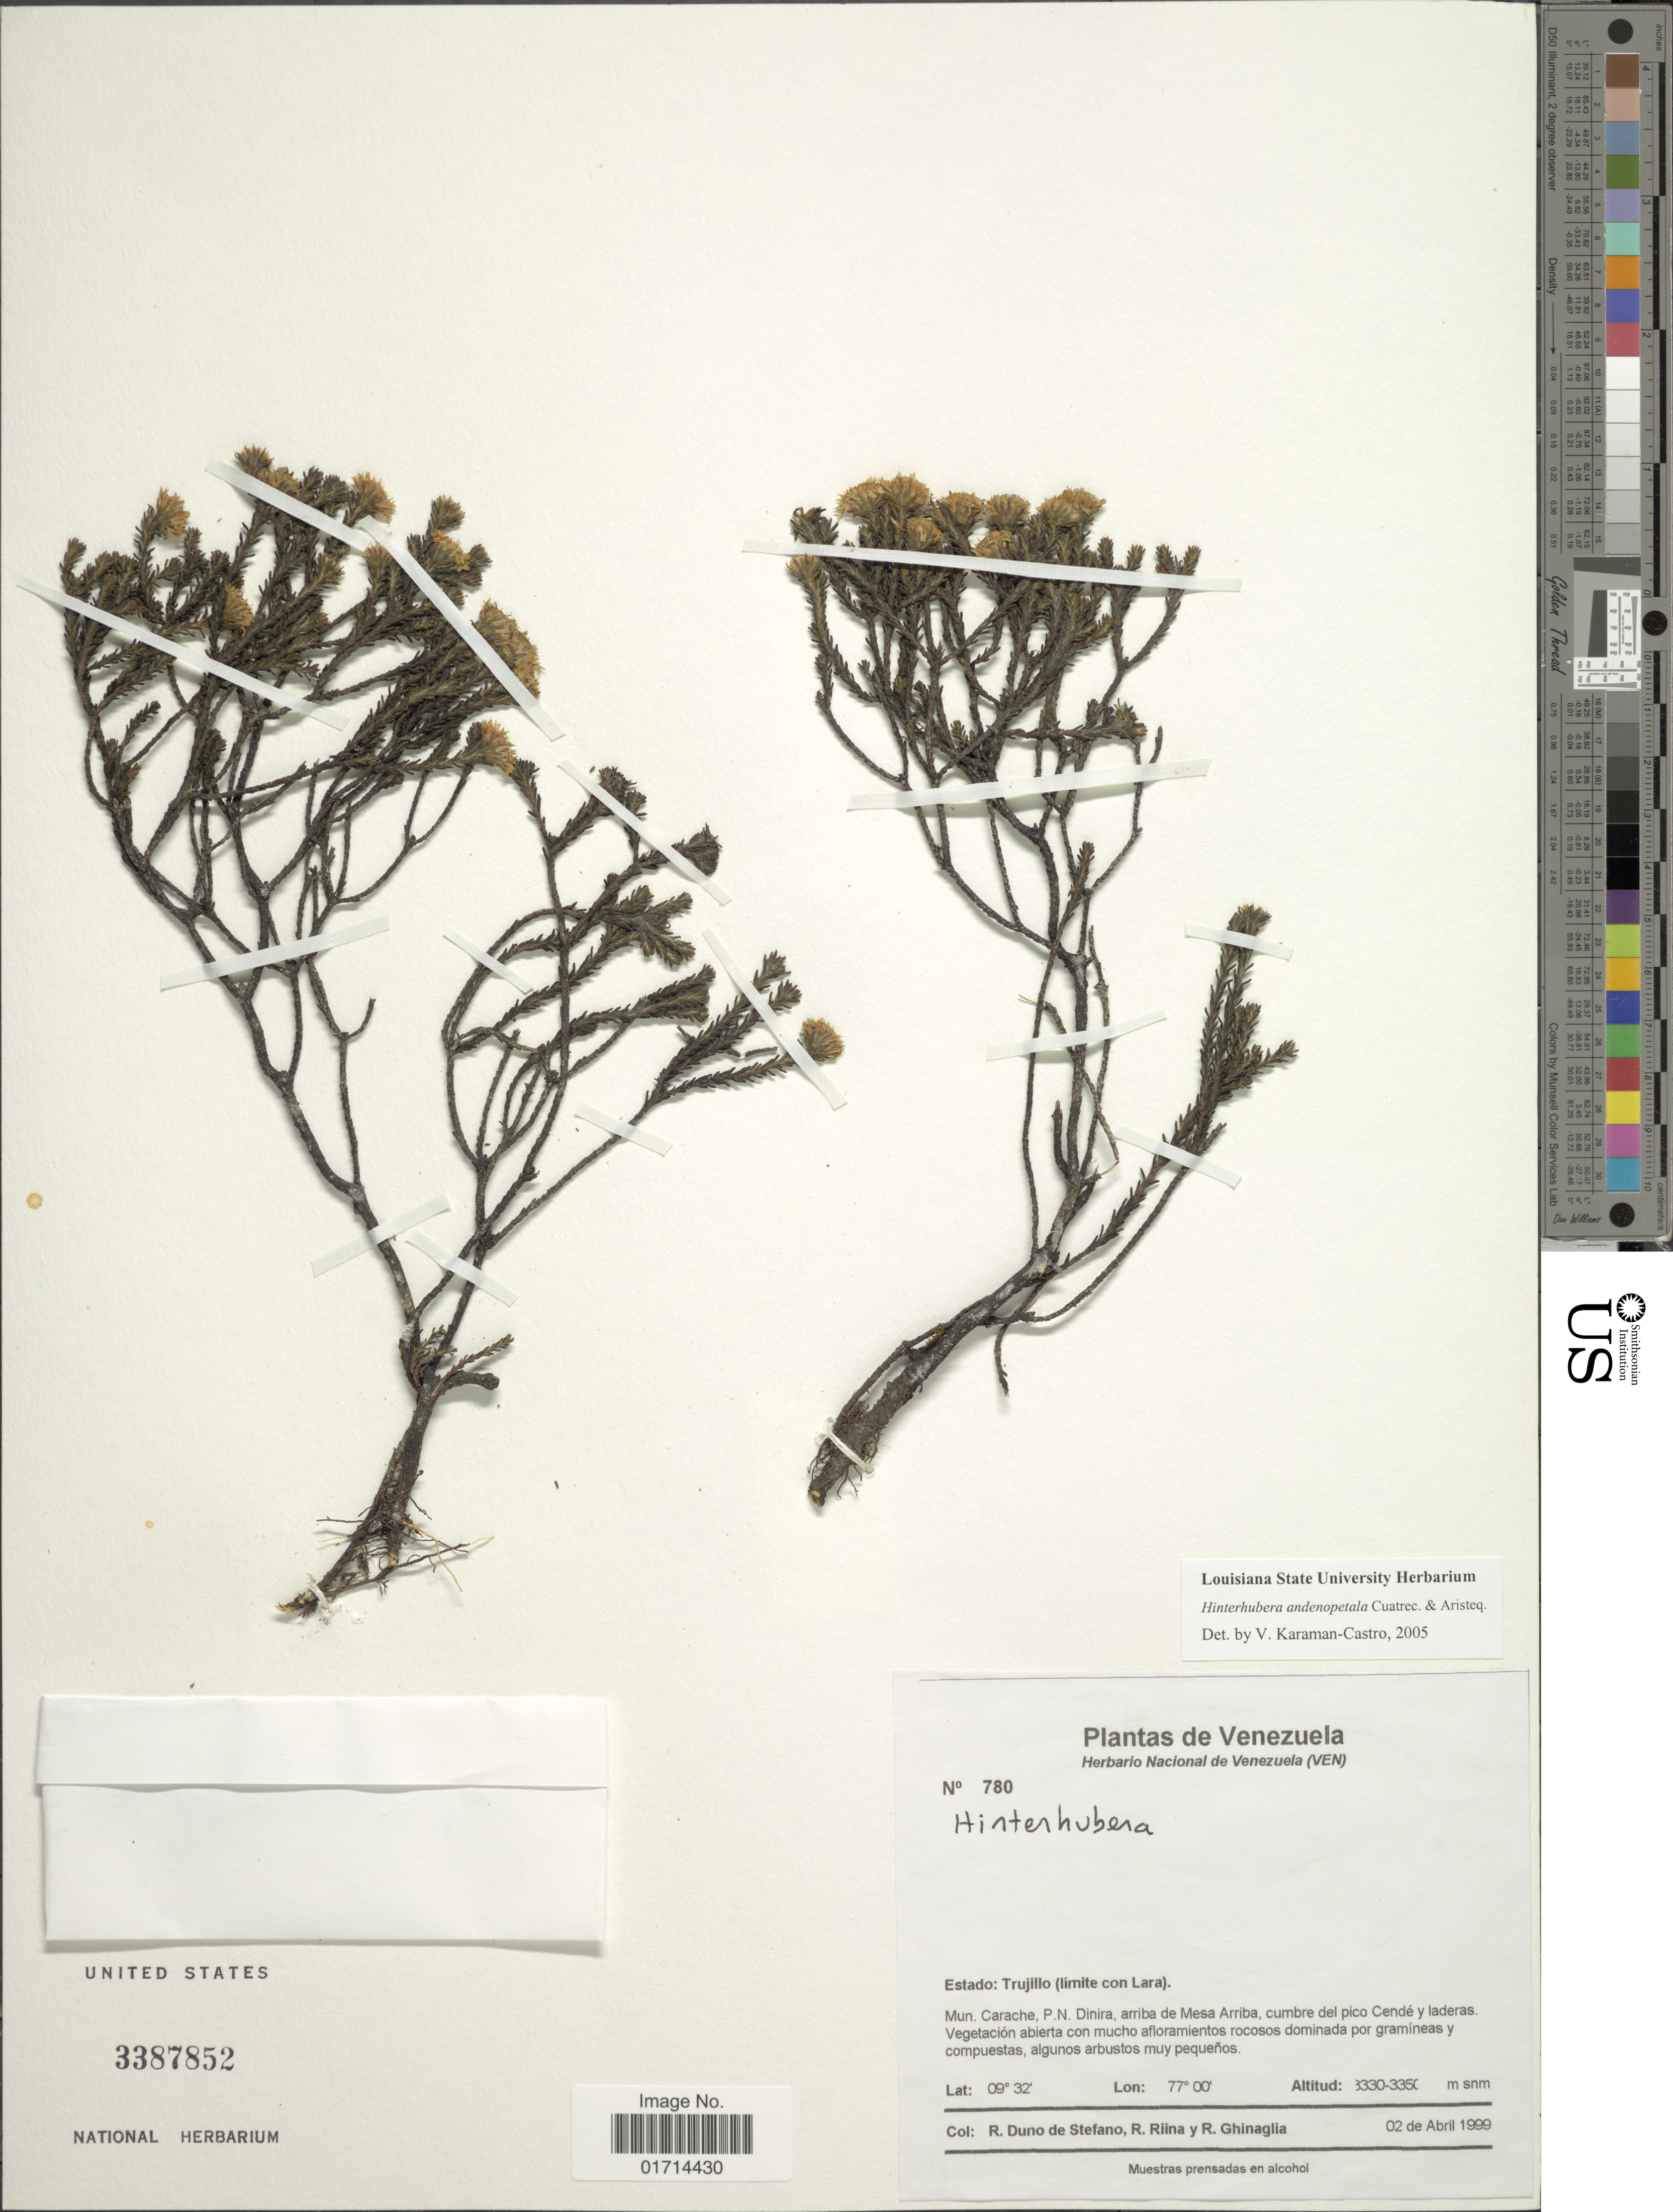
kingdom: Plantae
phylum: Tracheophyta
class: Magnoliopsida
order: Asterales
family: Asteraceae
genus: Hinterhubera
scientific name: Hinterhubera adenopetata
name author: Cuatrec. & Aristeg.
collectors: R. Duno de Stefano, R. Riina & R. Ghinaglia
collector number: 780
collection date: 1999-04-02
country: Venezuela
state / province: Trujillo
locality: Mun. Carache, P. N. Dinira, arriba de Mesa Arriba, cumbre del pico Cende y laderas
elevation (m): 3330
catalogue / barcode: US 3387852